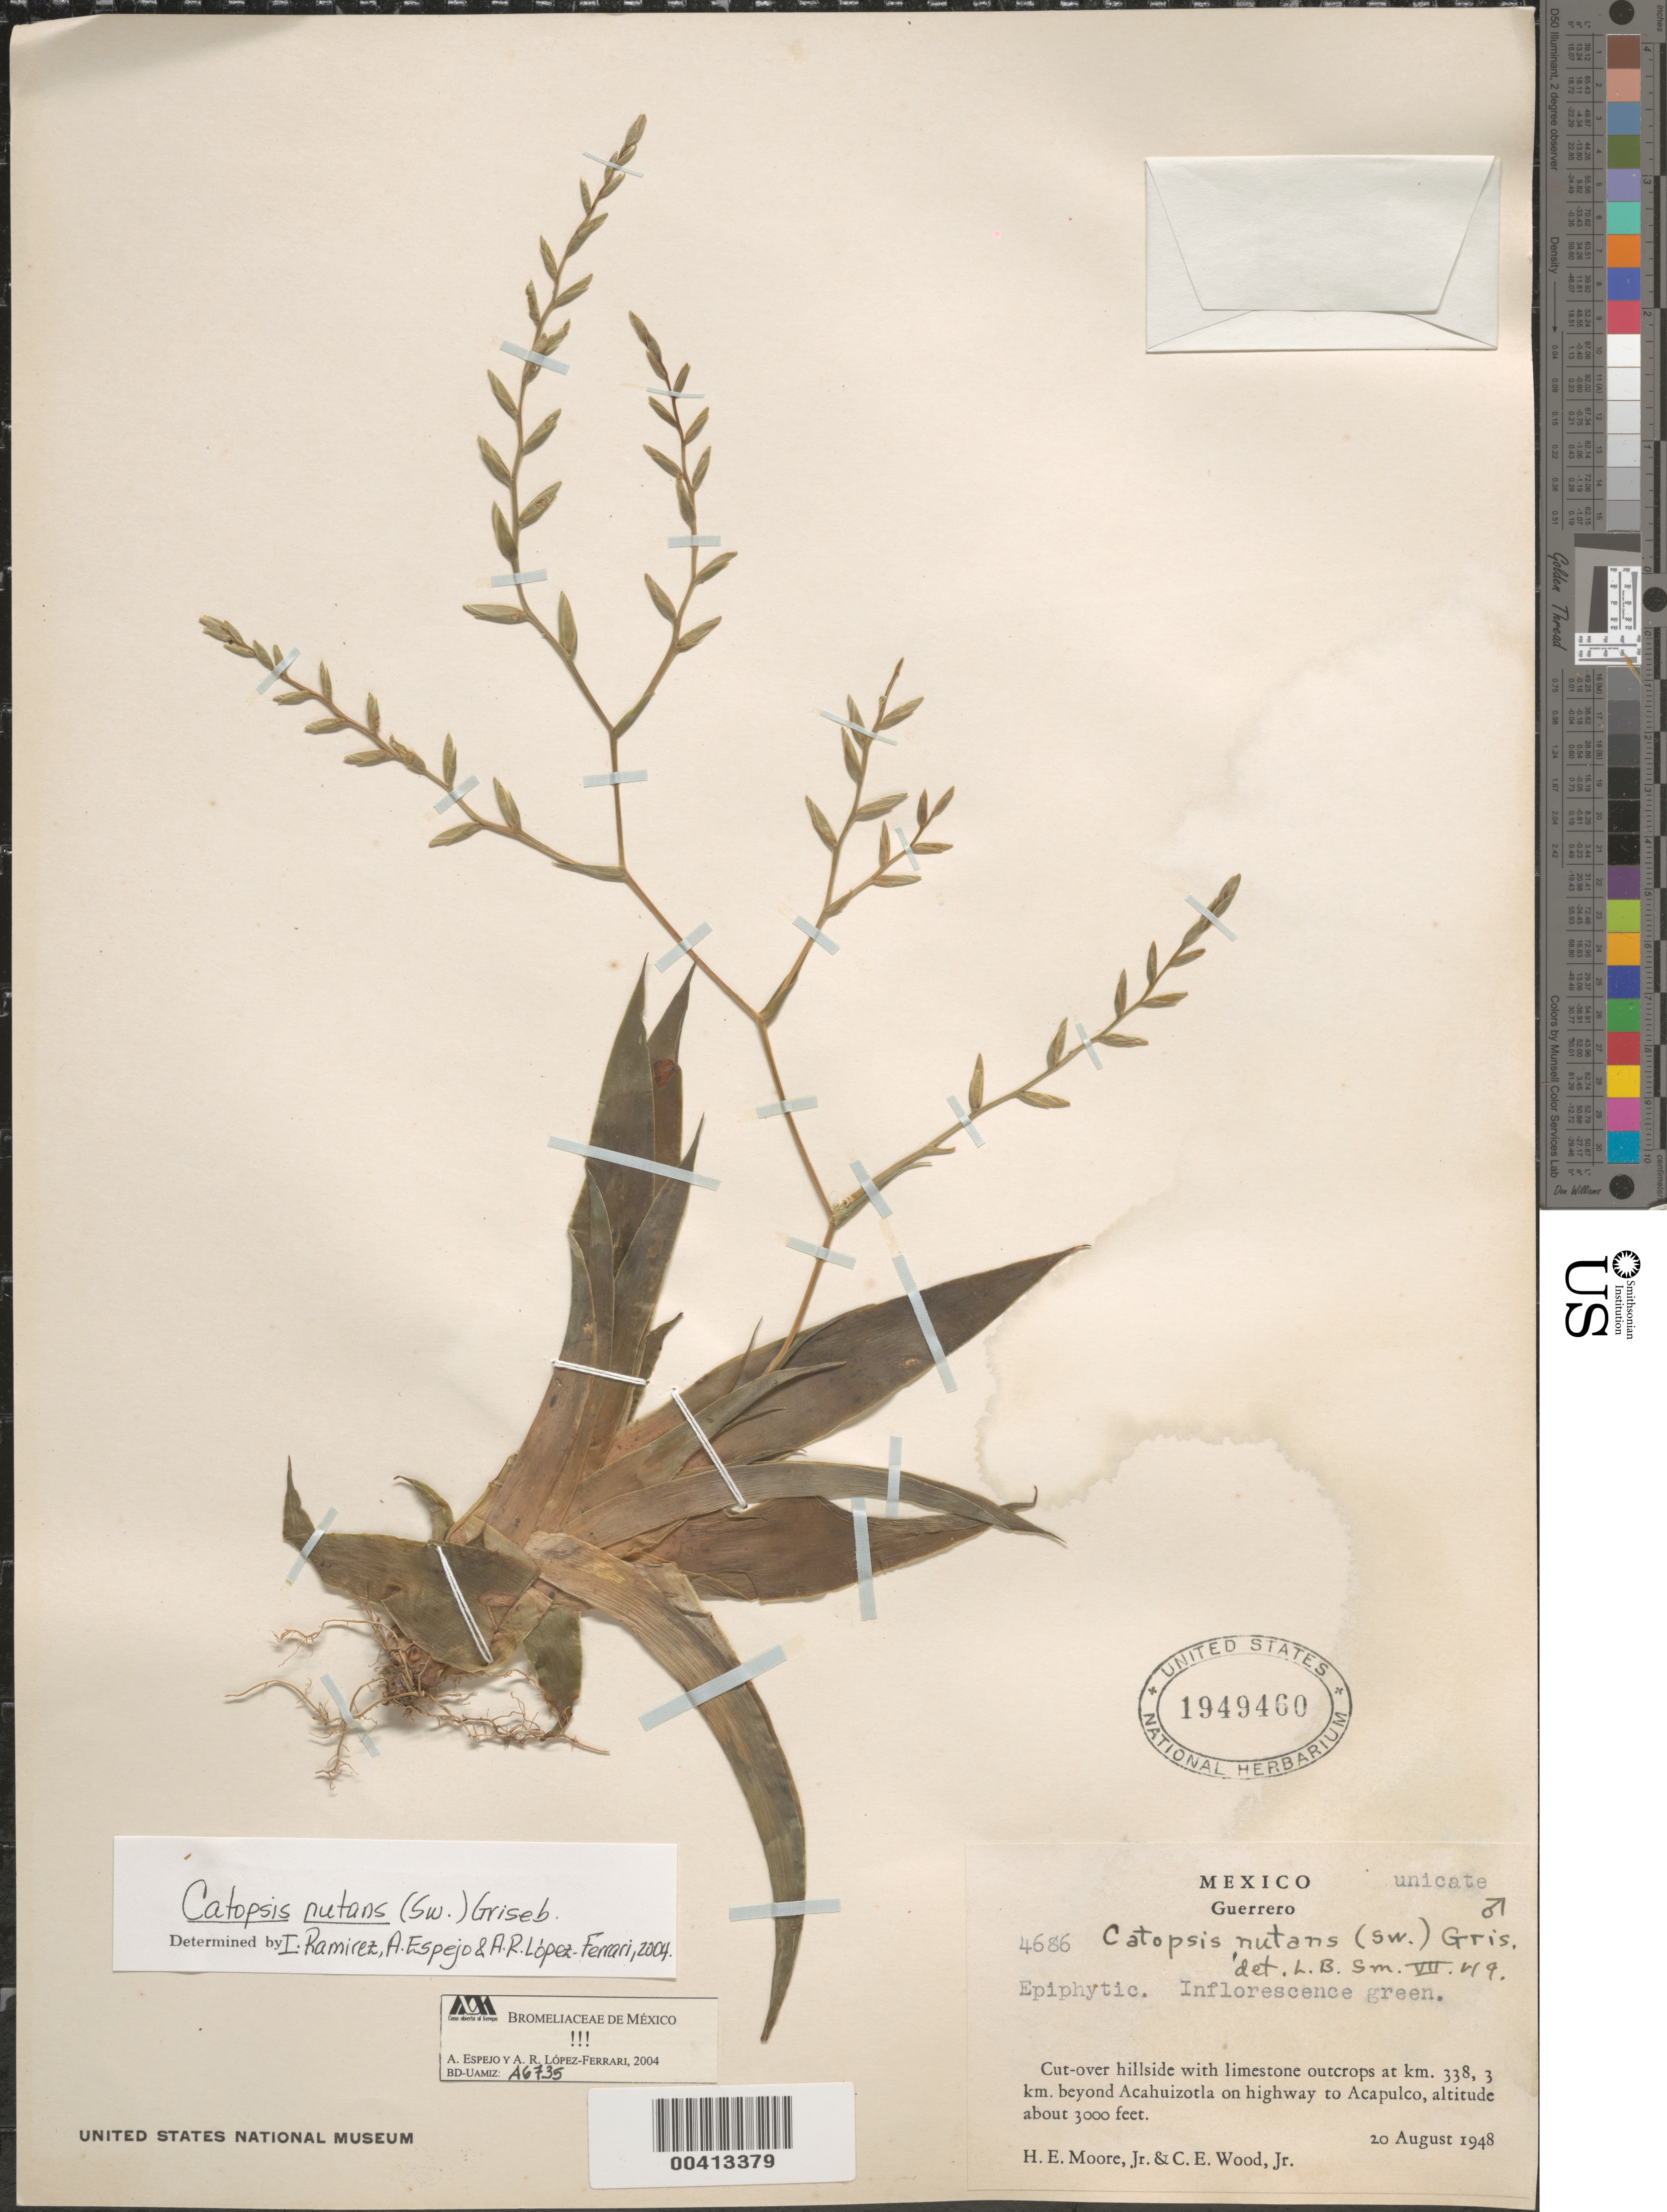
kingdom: Plantae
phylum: Tracheophyta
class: Liliopsida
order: Poales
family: Bromeliaceae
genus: Catopsis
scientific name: Catopsis nutans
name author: (Sw.) Griseb.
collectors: H. E. Moore & C. E. Wood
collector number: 4686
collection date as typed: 20 Aug 1948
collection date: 1948-08-20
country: Mexico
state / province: Guerrero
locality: At km 338, 3 km beyond Acahuizotla on highway to Acapulco. Rio Miravalles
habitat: Cutover hillside with limestone outcrops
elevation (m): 914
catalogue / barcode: US 1949460